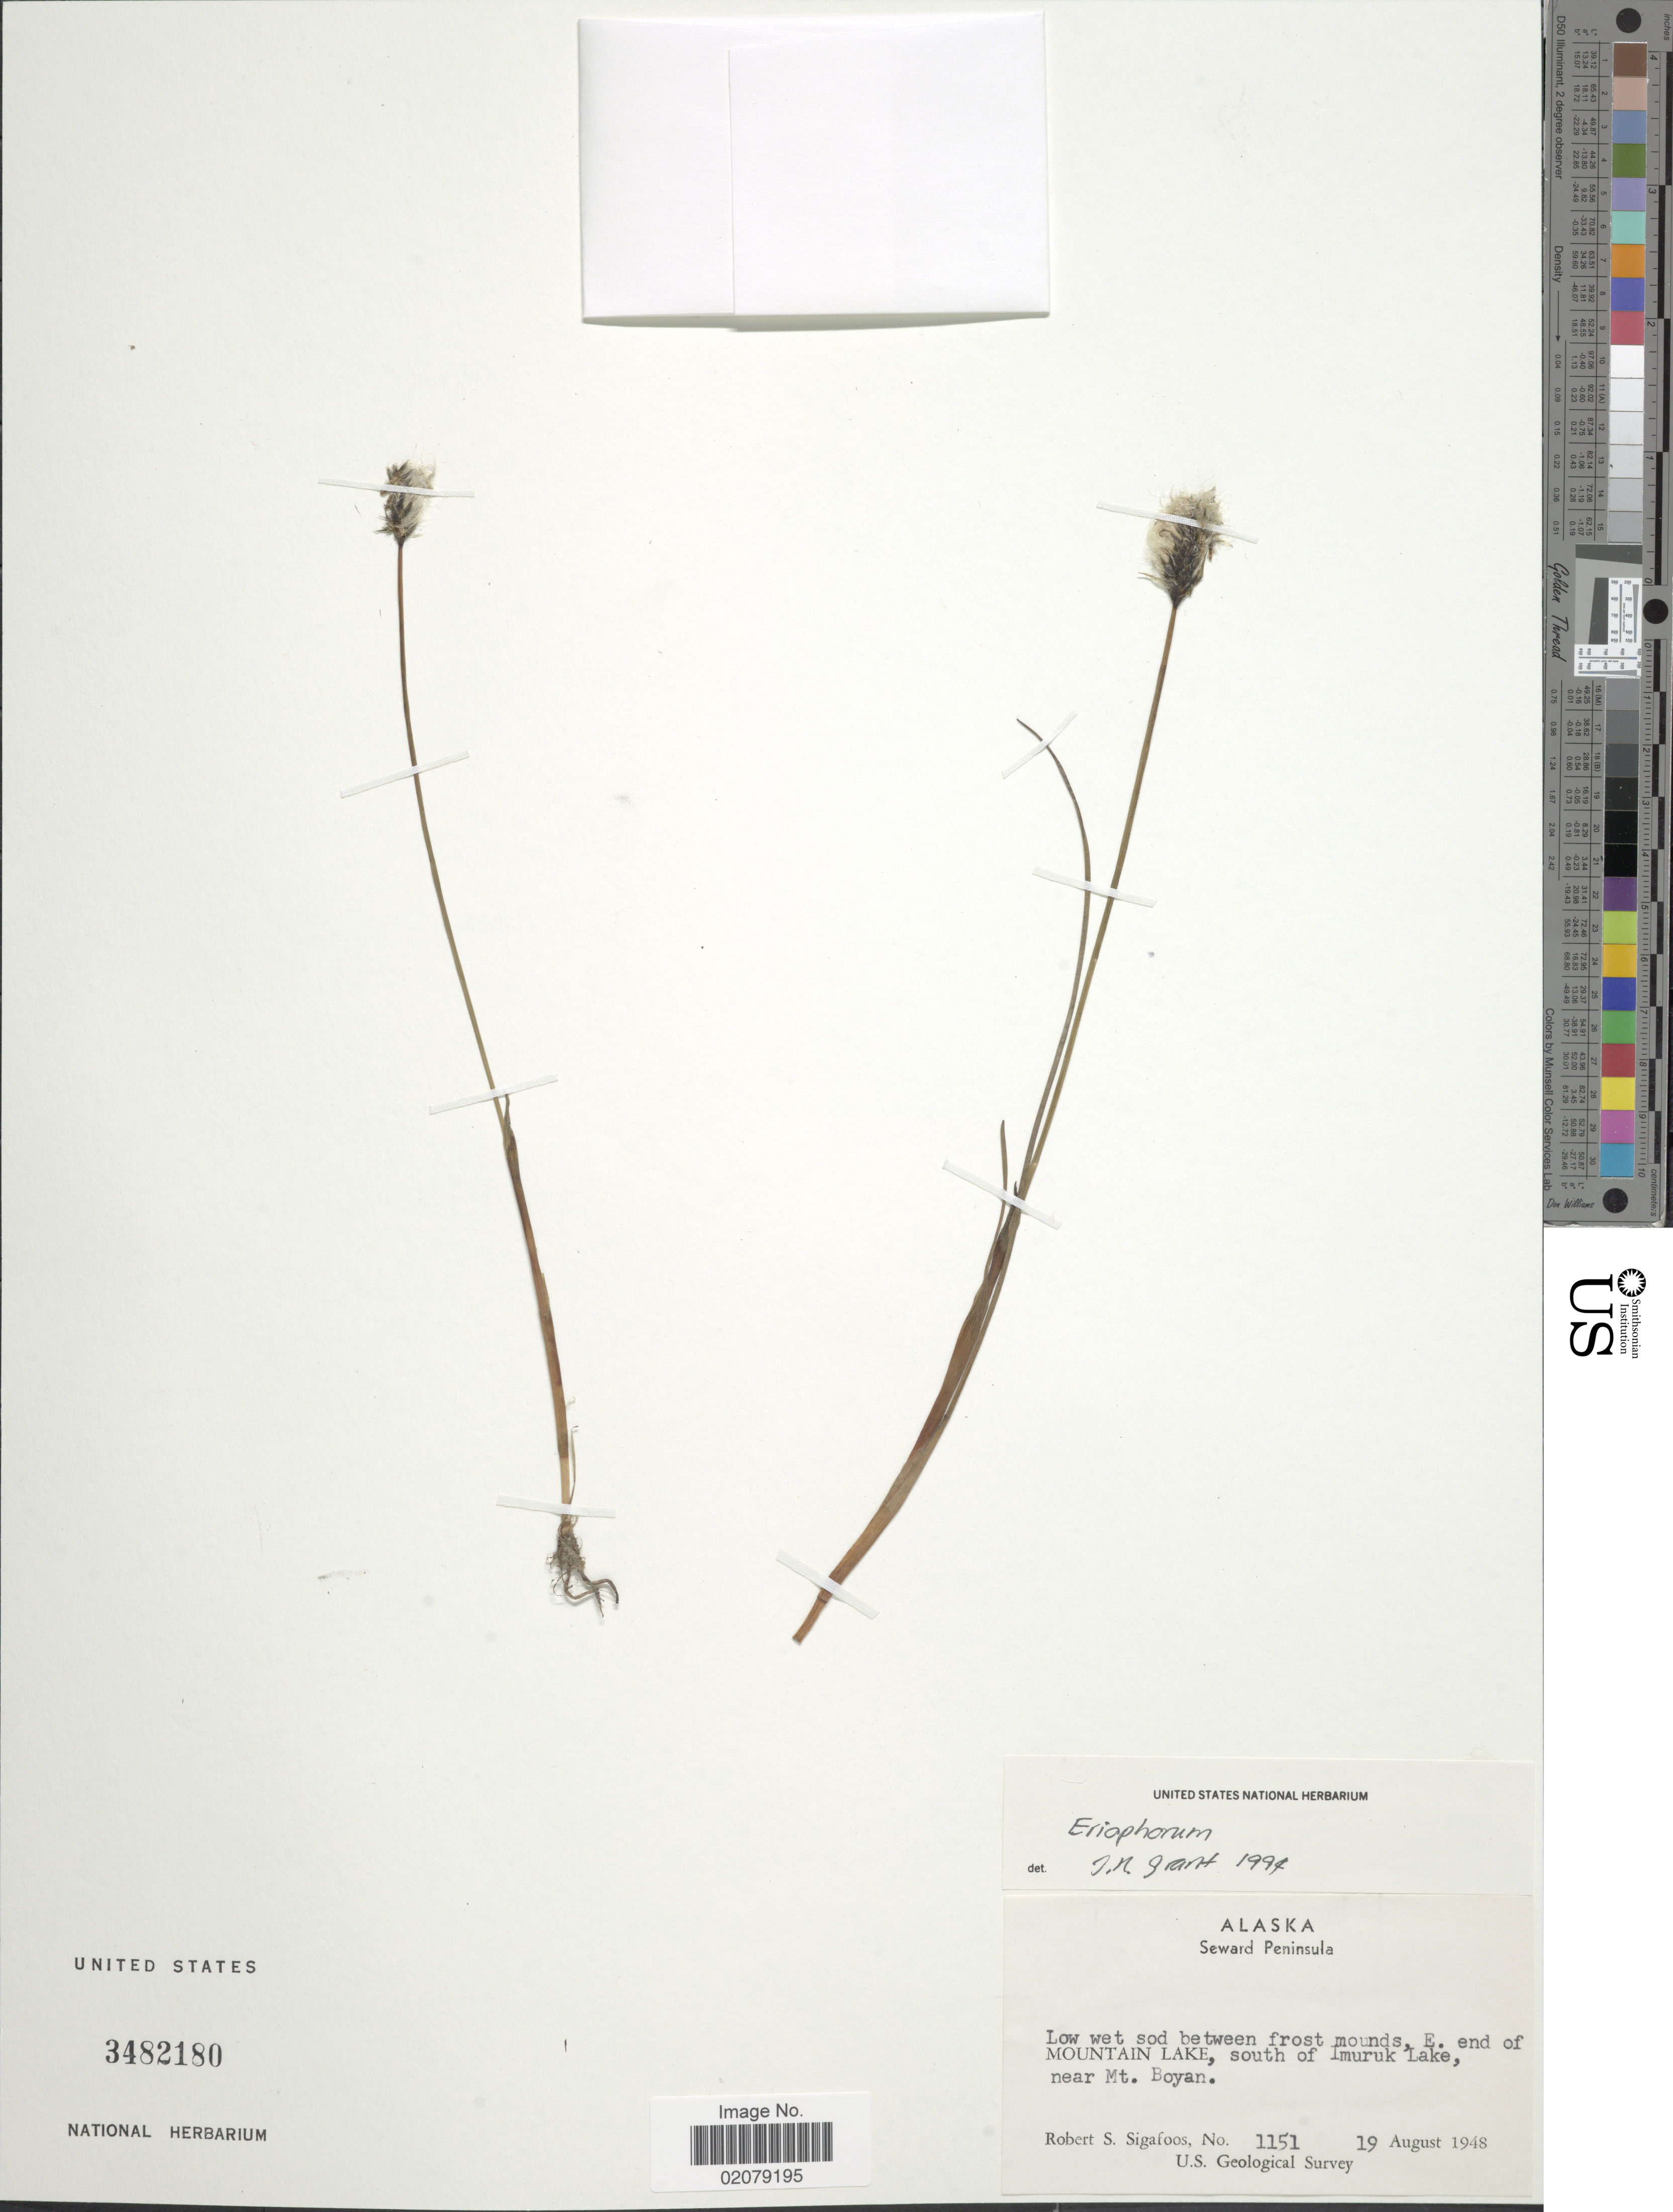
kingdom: Plantae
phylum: Tracheophyta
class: Liliopsida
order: Poales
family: Cyperaceae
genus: Eriophorum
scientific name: Eriophorum sp.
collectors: R. Sigafoos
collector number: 1151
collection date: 1948-08-19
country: United States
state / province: Alaska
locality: Seward Peninsula, E. end of MOuntain Lake, south of Imuruk Lake, near Mt. Boyan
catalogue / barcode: US 3482180